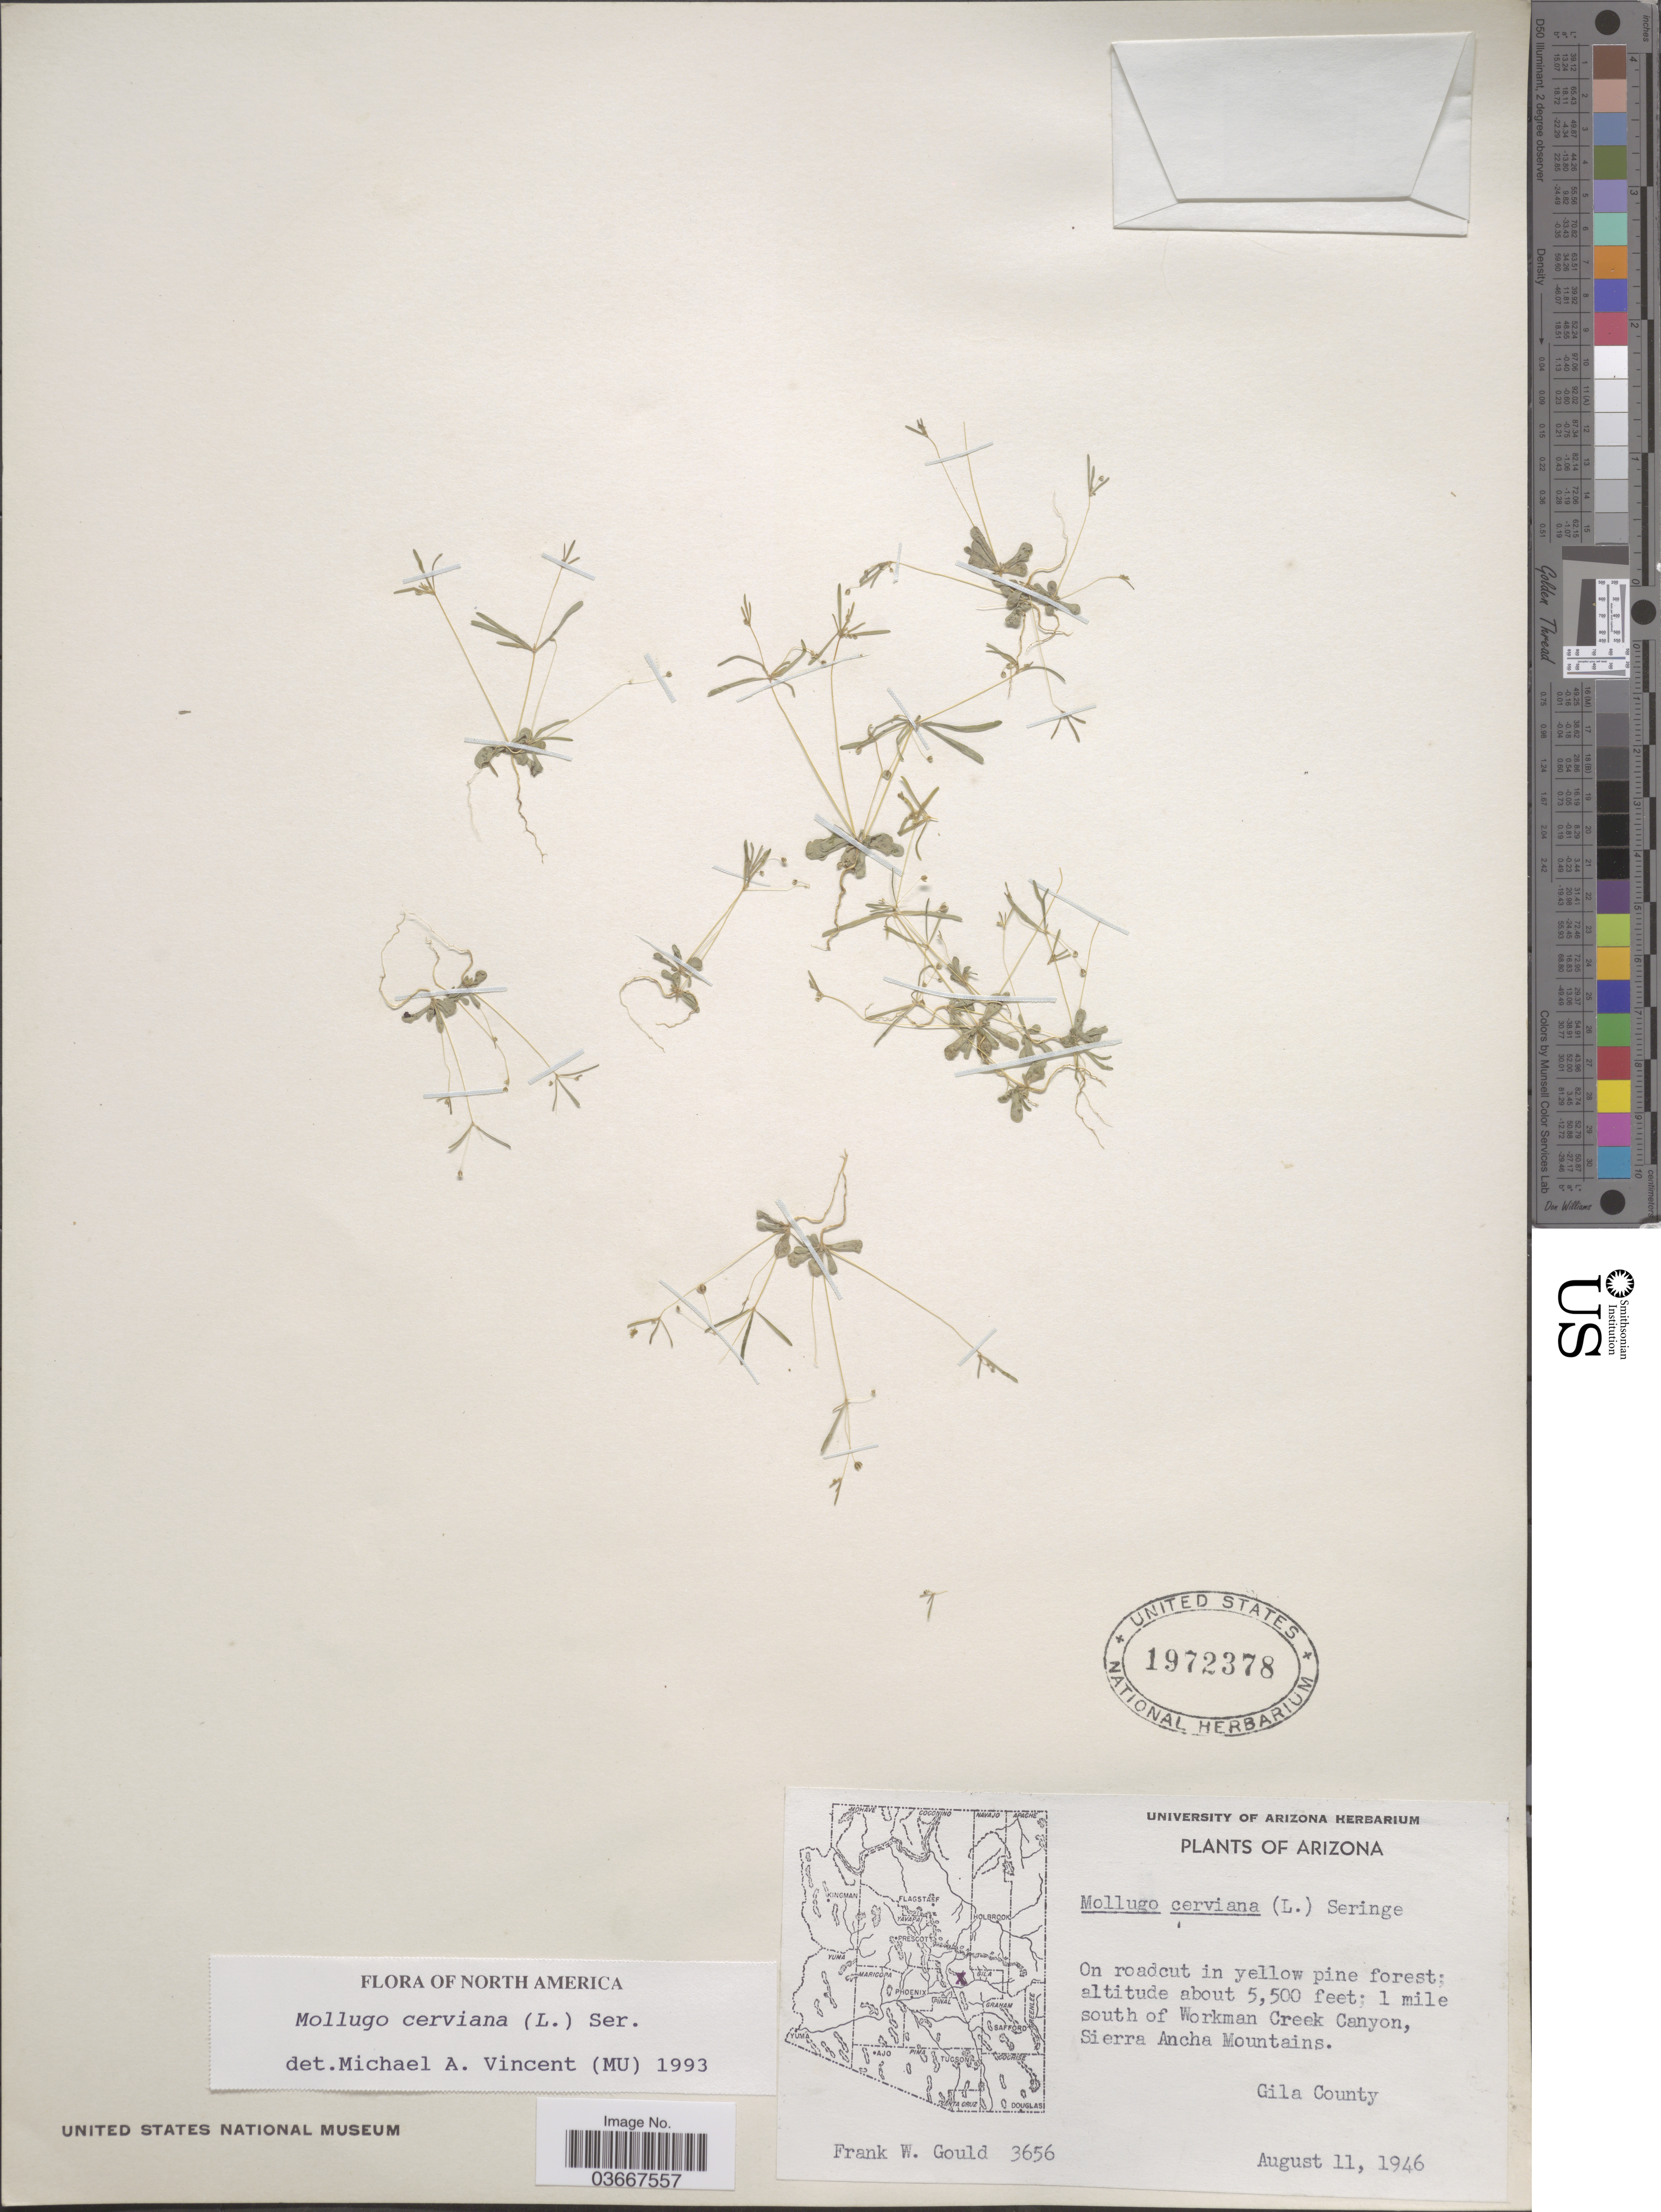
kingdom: Plantae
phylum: Tracheophyta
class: Magnoliopsida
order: Caryophyllales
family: Molluginaceae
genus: Hypertelis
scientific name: Hypertelis umbellata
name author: (Forssk.) Thulin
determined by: Strong, Mark T., (BOT), Smithsonian Institution - National Museum of Natural History (UNITED STATES)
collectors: F. W. Gould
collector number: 3656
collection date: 1946-08-11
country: United States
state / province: Arizona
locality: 1 mile south of Workman Creek Canyon, Sierra Ancha Mountains. Gila County.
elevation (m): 1676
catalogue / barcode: US 1972378